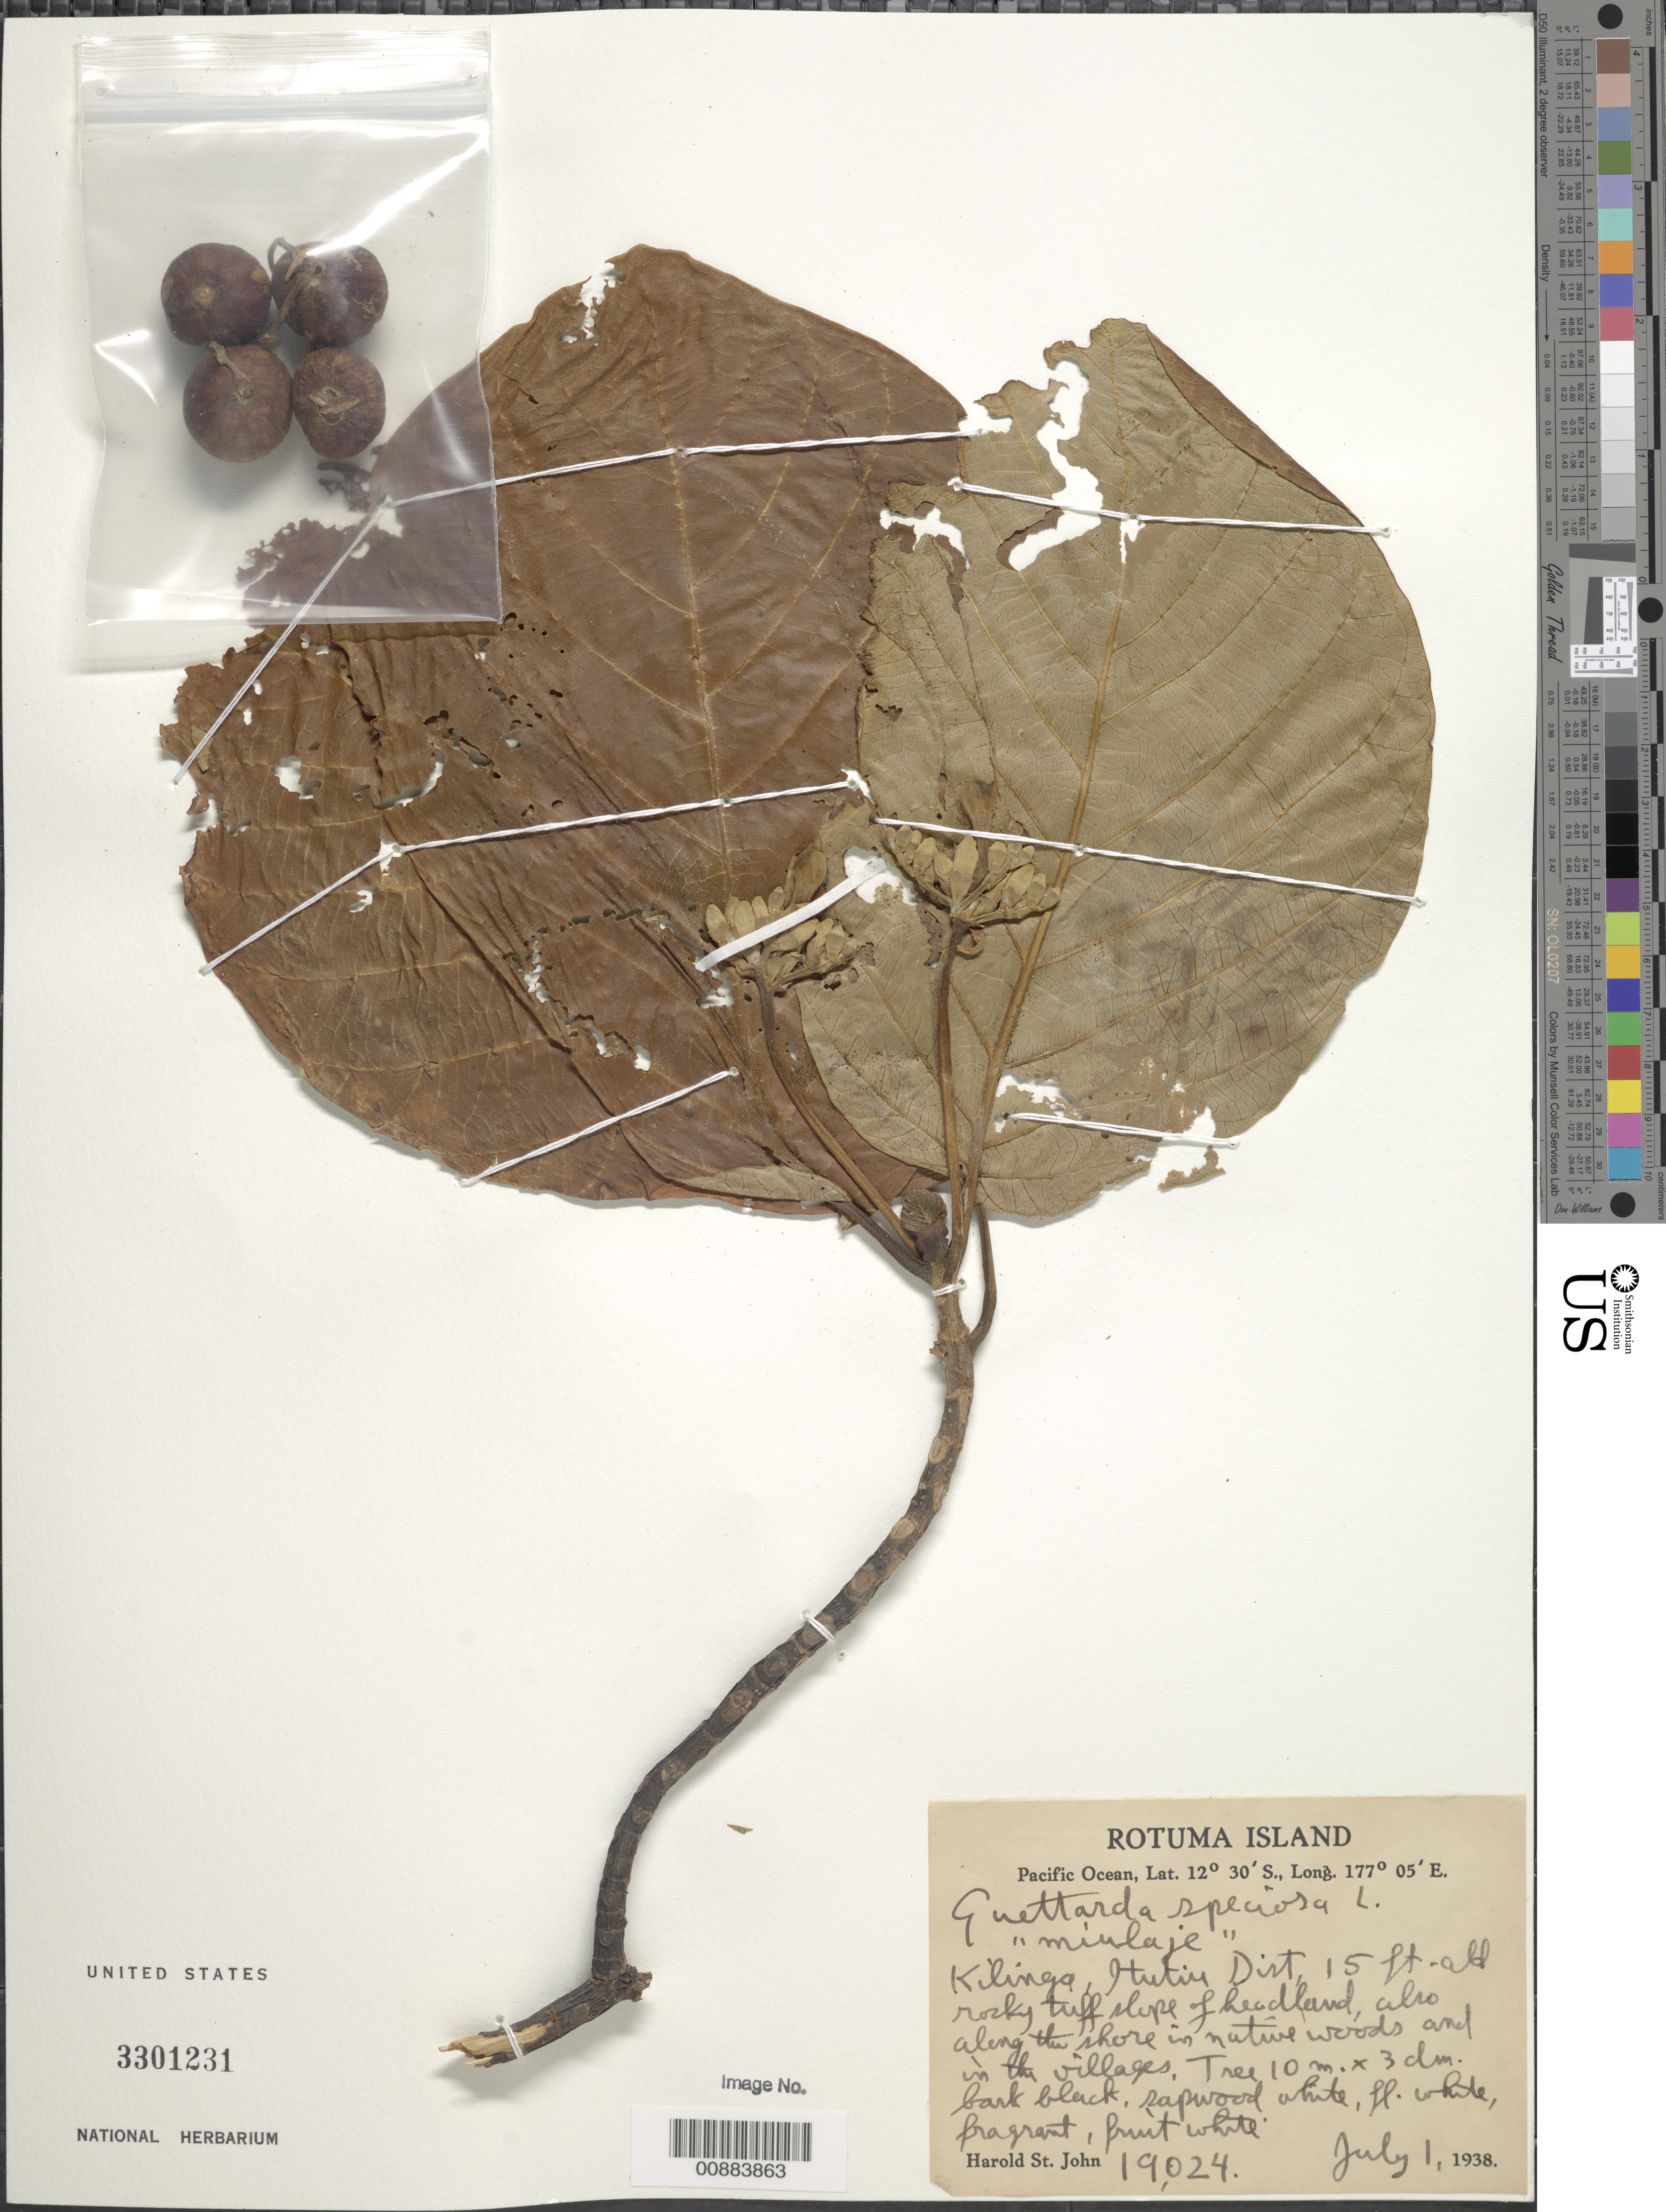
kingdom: Plantae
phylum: Tracheophyta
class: Magnoliopsida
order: Gentianales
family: Rubiaceae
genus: Guettarda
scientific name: Guettarda speciosa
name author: L.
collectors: H. St. John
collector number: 19024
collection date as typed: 01 Jul 1938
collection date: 1938-07-01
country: Fiji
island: Rotuma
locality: Kilinga, Itutiu District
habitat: Rocky tuff(?) slope of headland, also along the shore in native woods and in the villages.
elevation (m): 5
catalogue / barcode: US 3301231